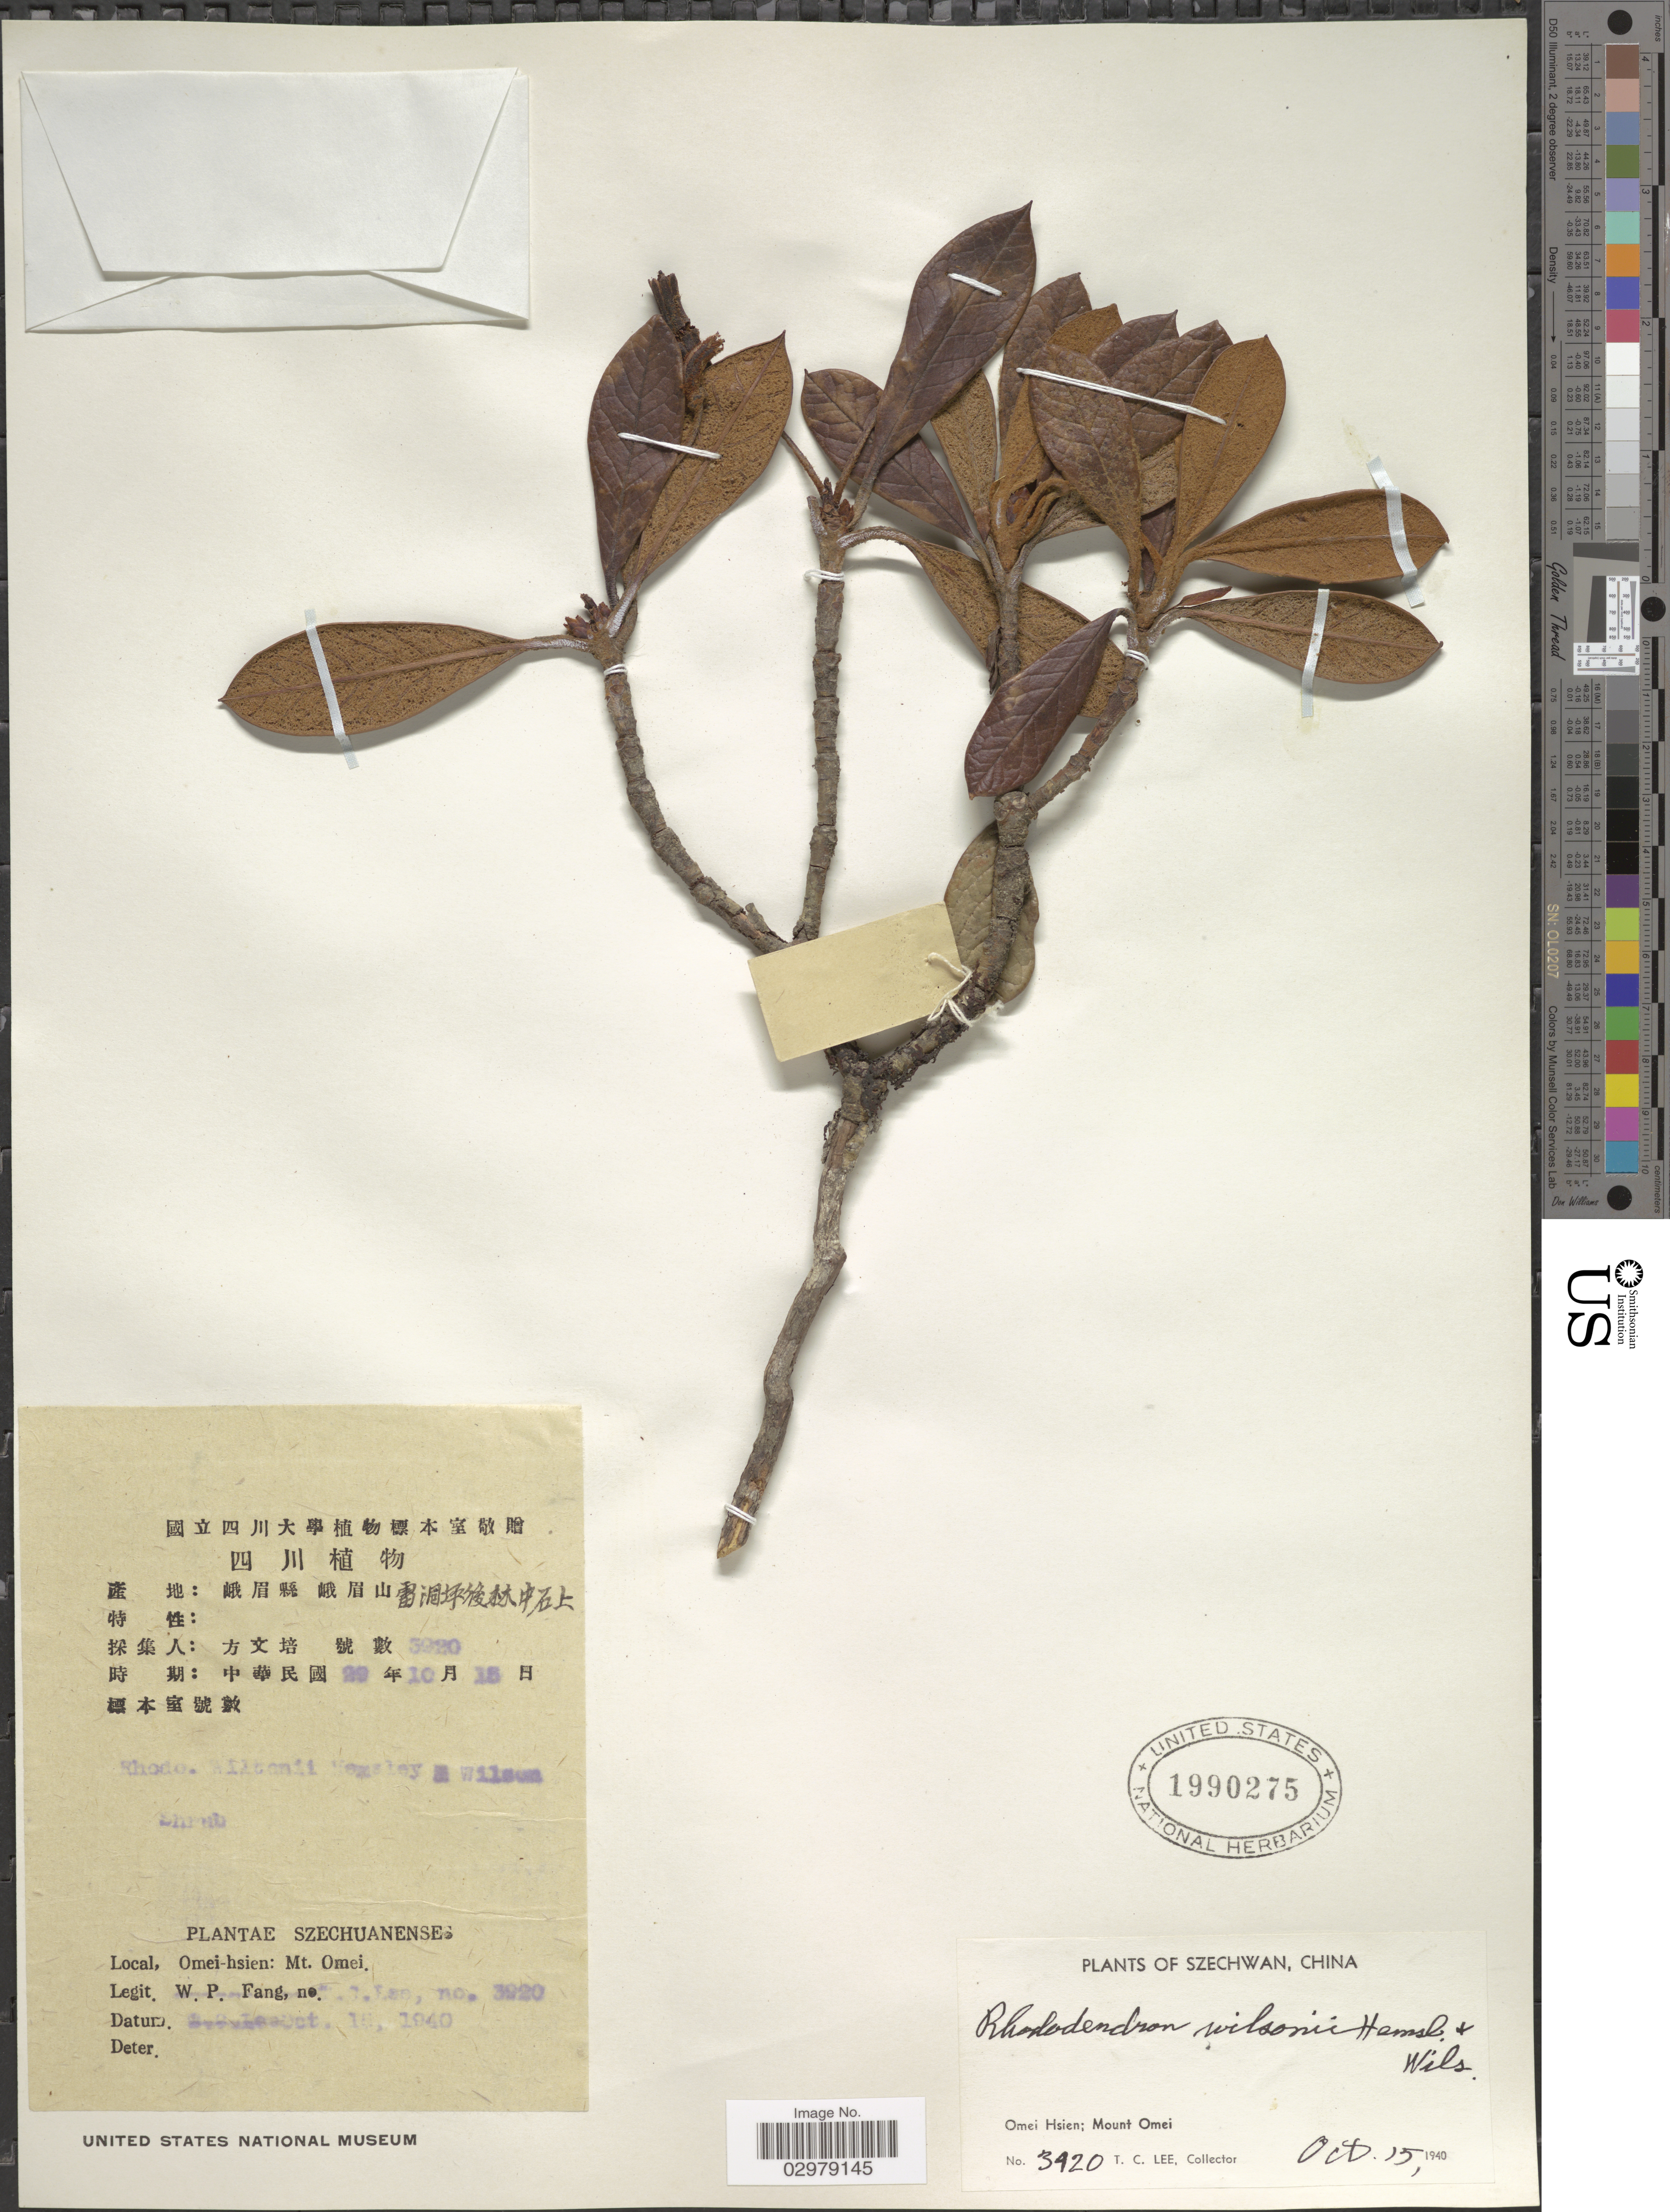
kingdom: Plantae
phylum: Tracheophyta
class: Magnoliopsida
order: Ericales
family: Ericaceae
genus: Rhododendron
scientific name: Rhododendron wilsoniae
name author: Hemsl. & E.H. Wilson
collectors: T. Lee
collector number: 3420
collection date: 1940-10-15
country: China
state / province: Sichuan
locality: Szechwan. Omei Hsien; Mount Omei.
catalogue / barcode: US 1990275